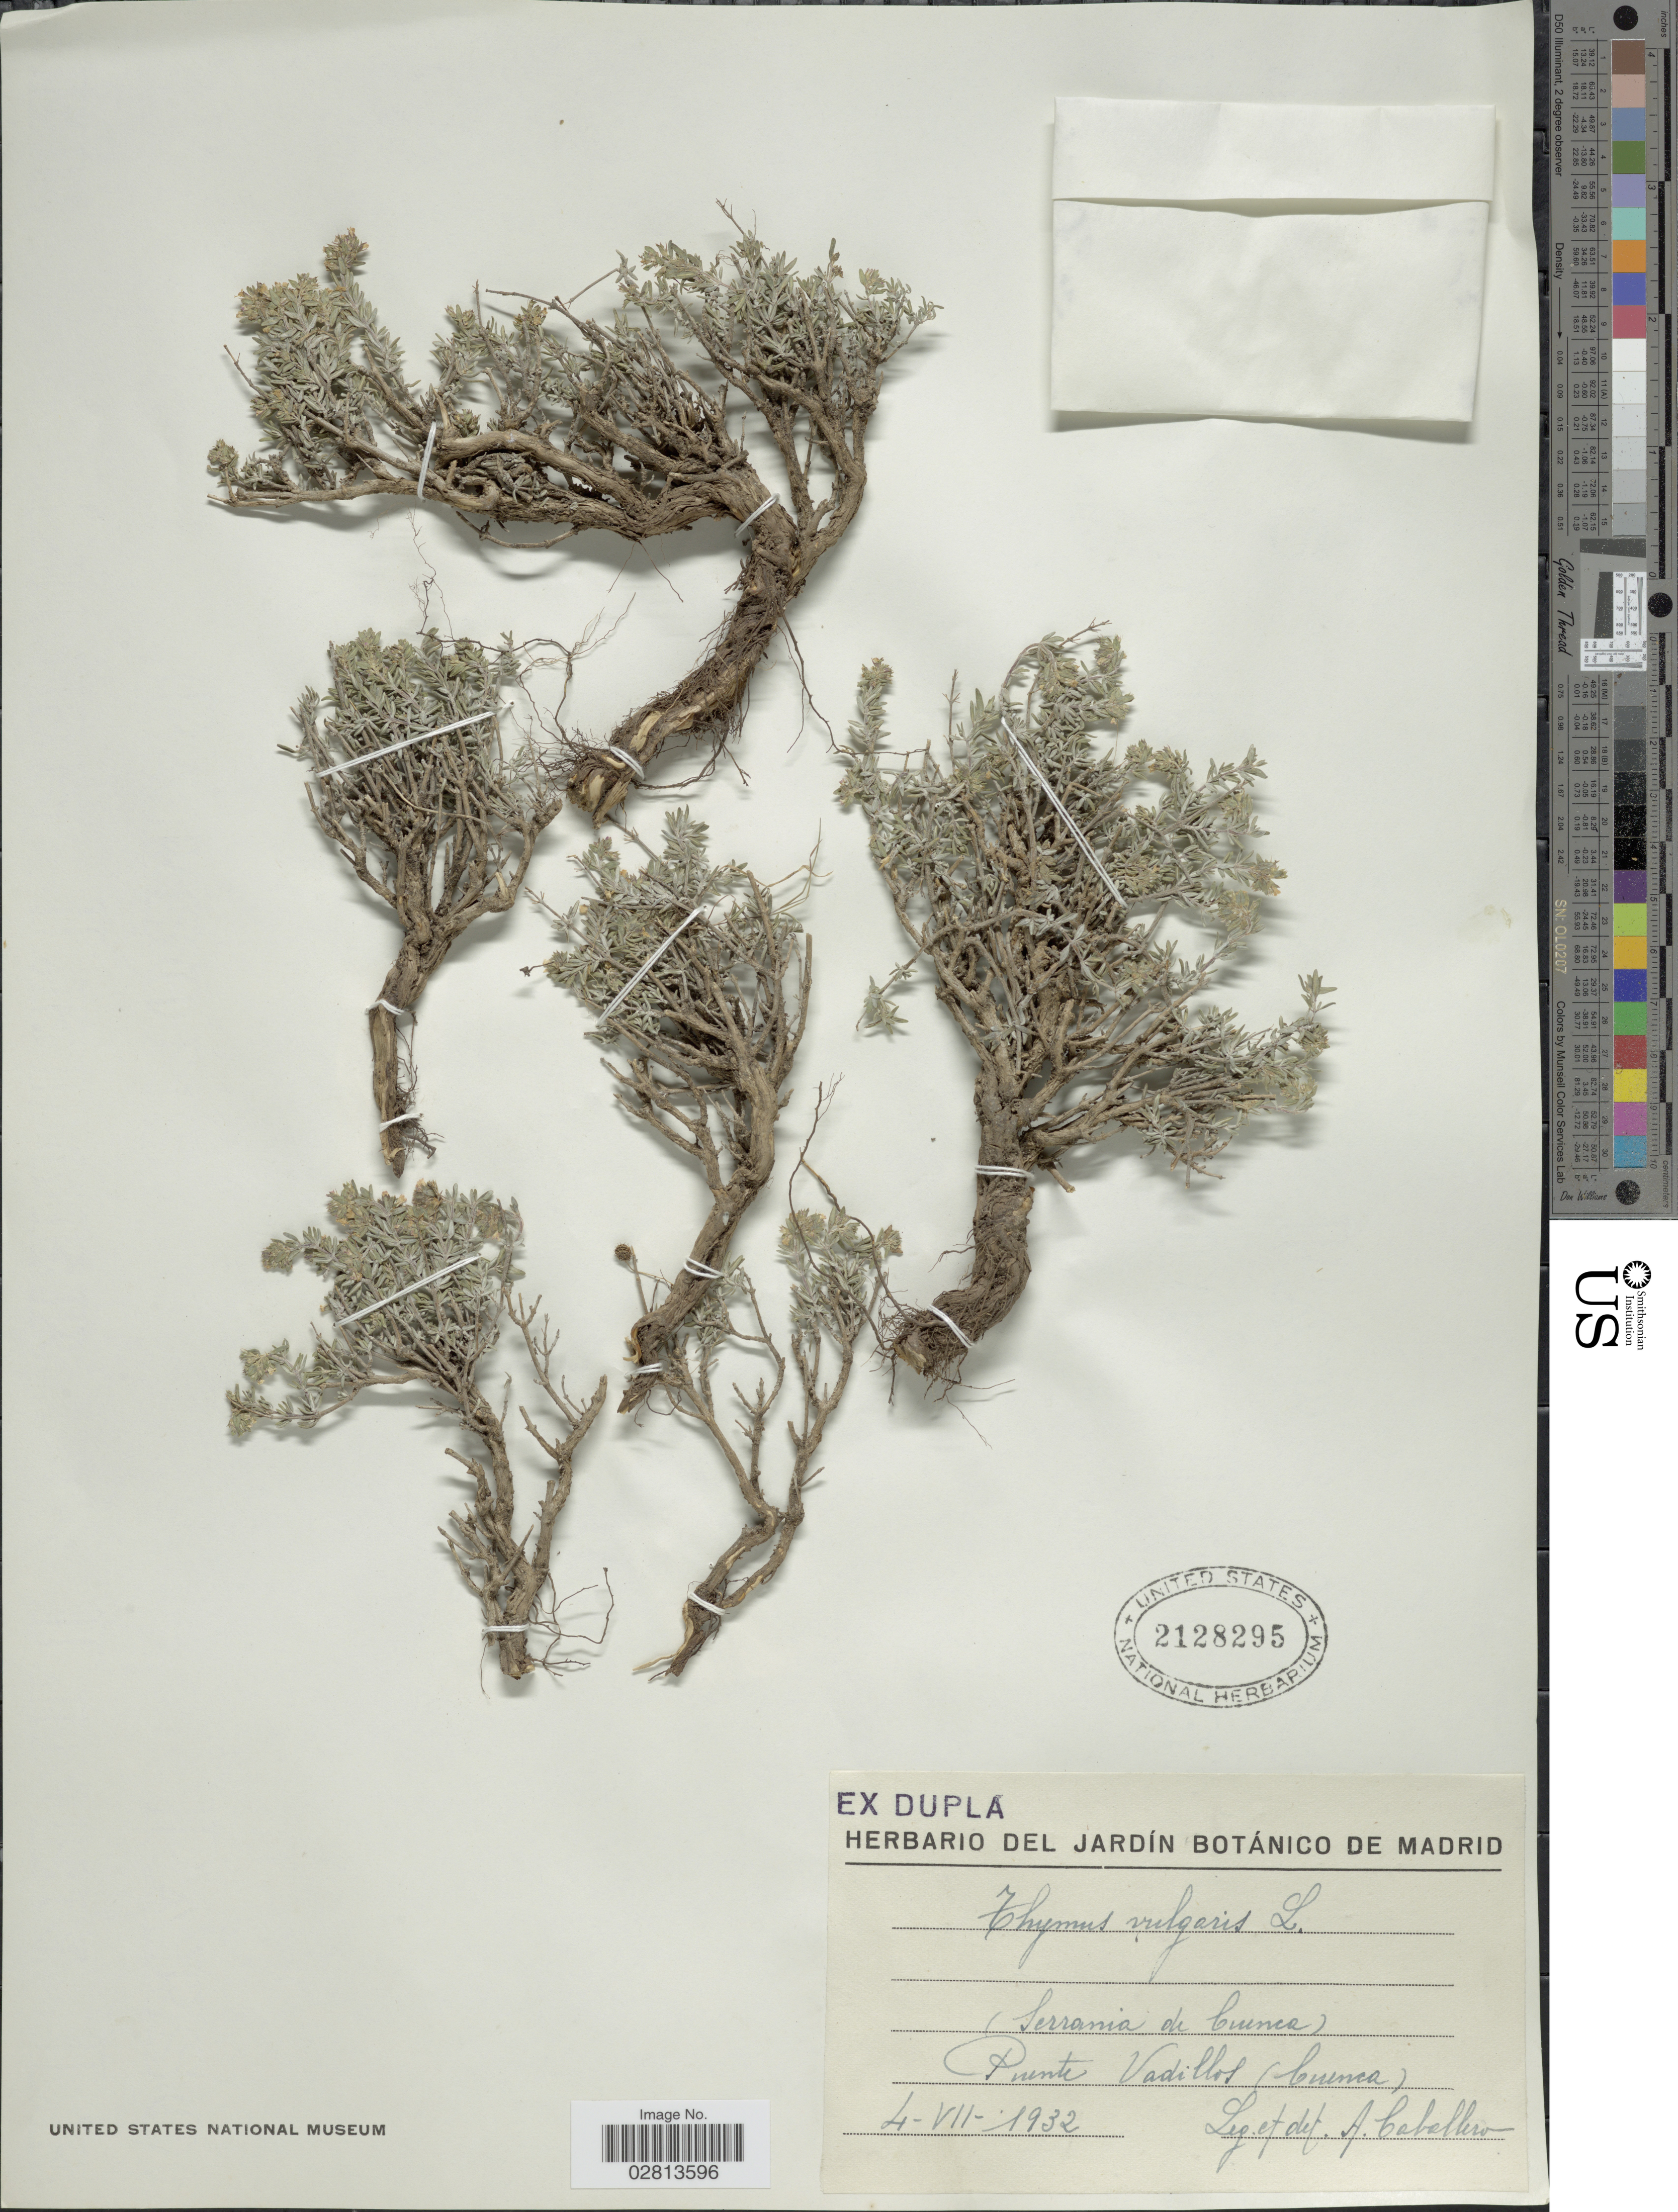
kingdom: Plantae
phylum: Tracheophyta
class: Magnoliopsida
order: Lamiales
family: Lamiaceae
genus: Thymus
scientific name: Thymus vulgaris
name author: L.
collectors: A. Caballero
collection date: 1932-07-04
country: Spain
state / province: Madrid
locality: (Serrania de Cuenca) Puente Vadillos (Cuenca).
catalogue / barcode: US 2128295